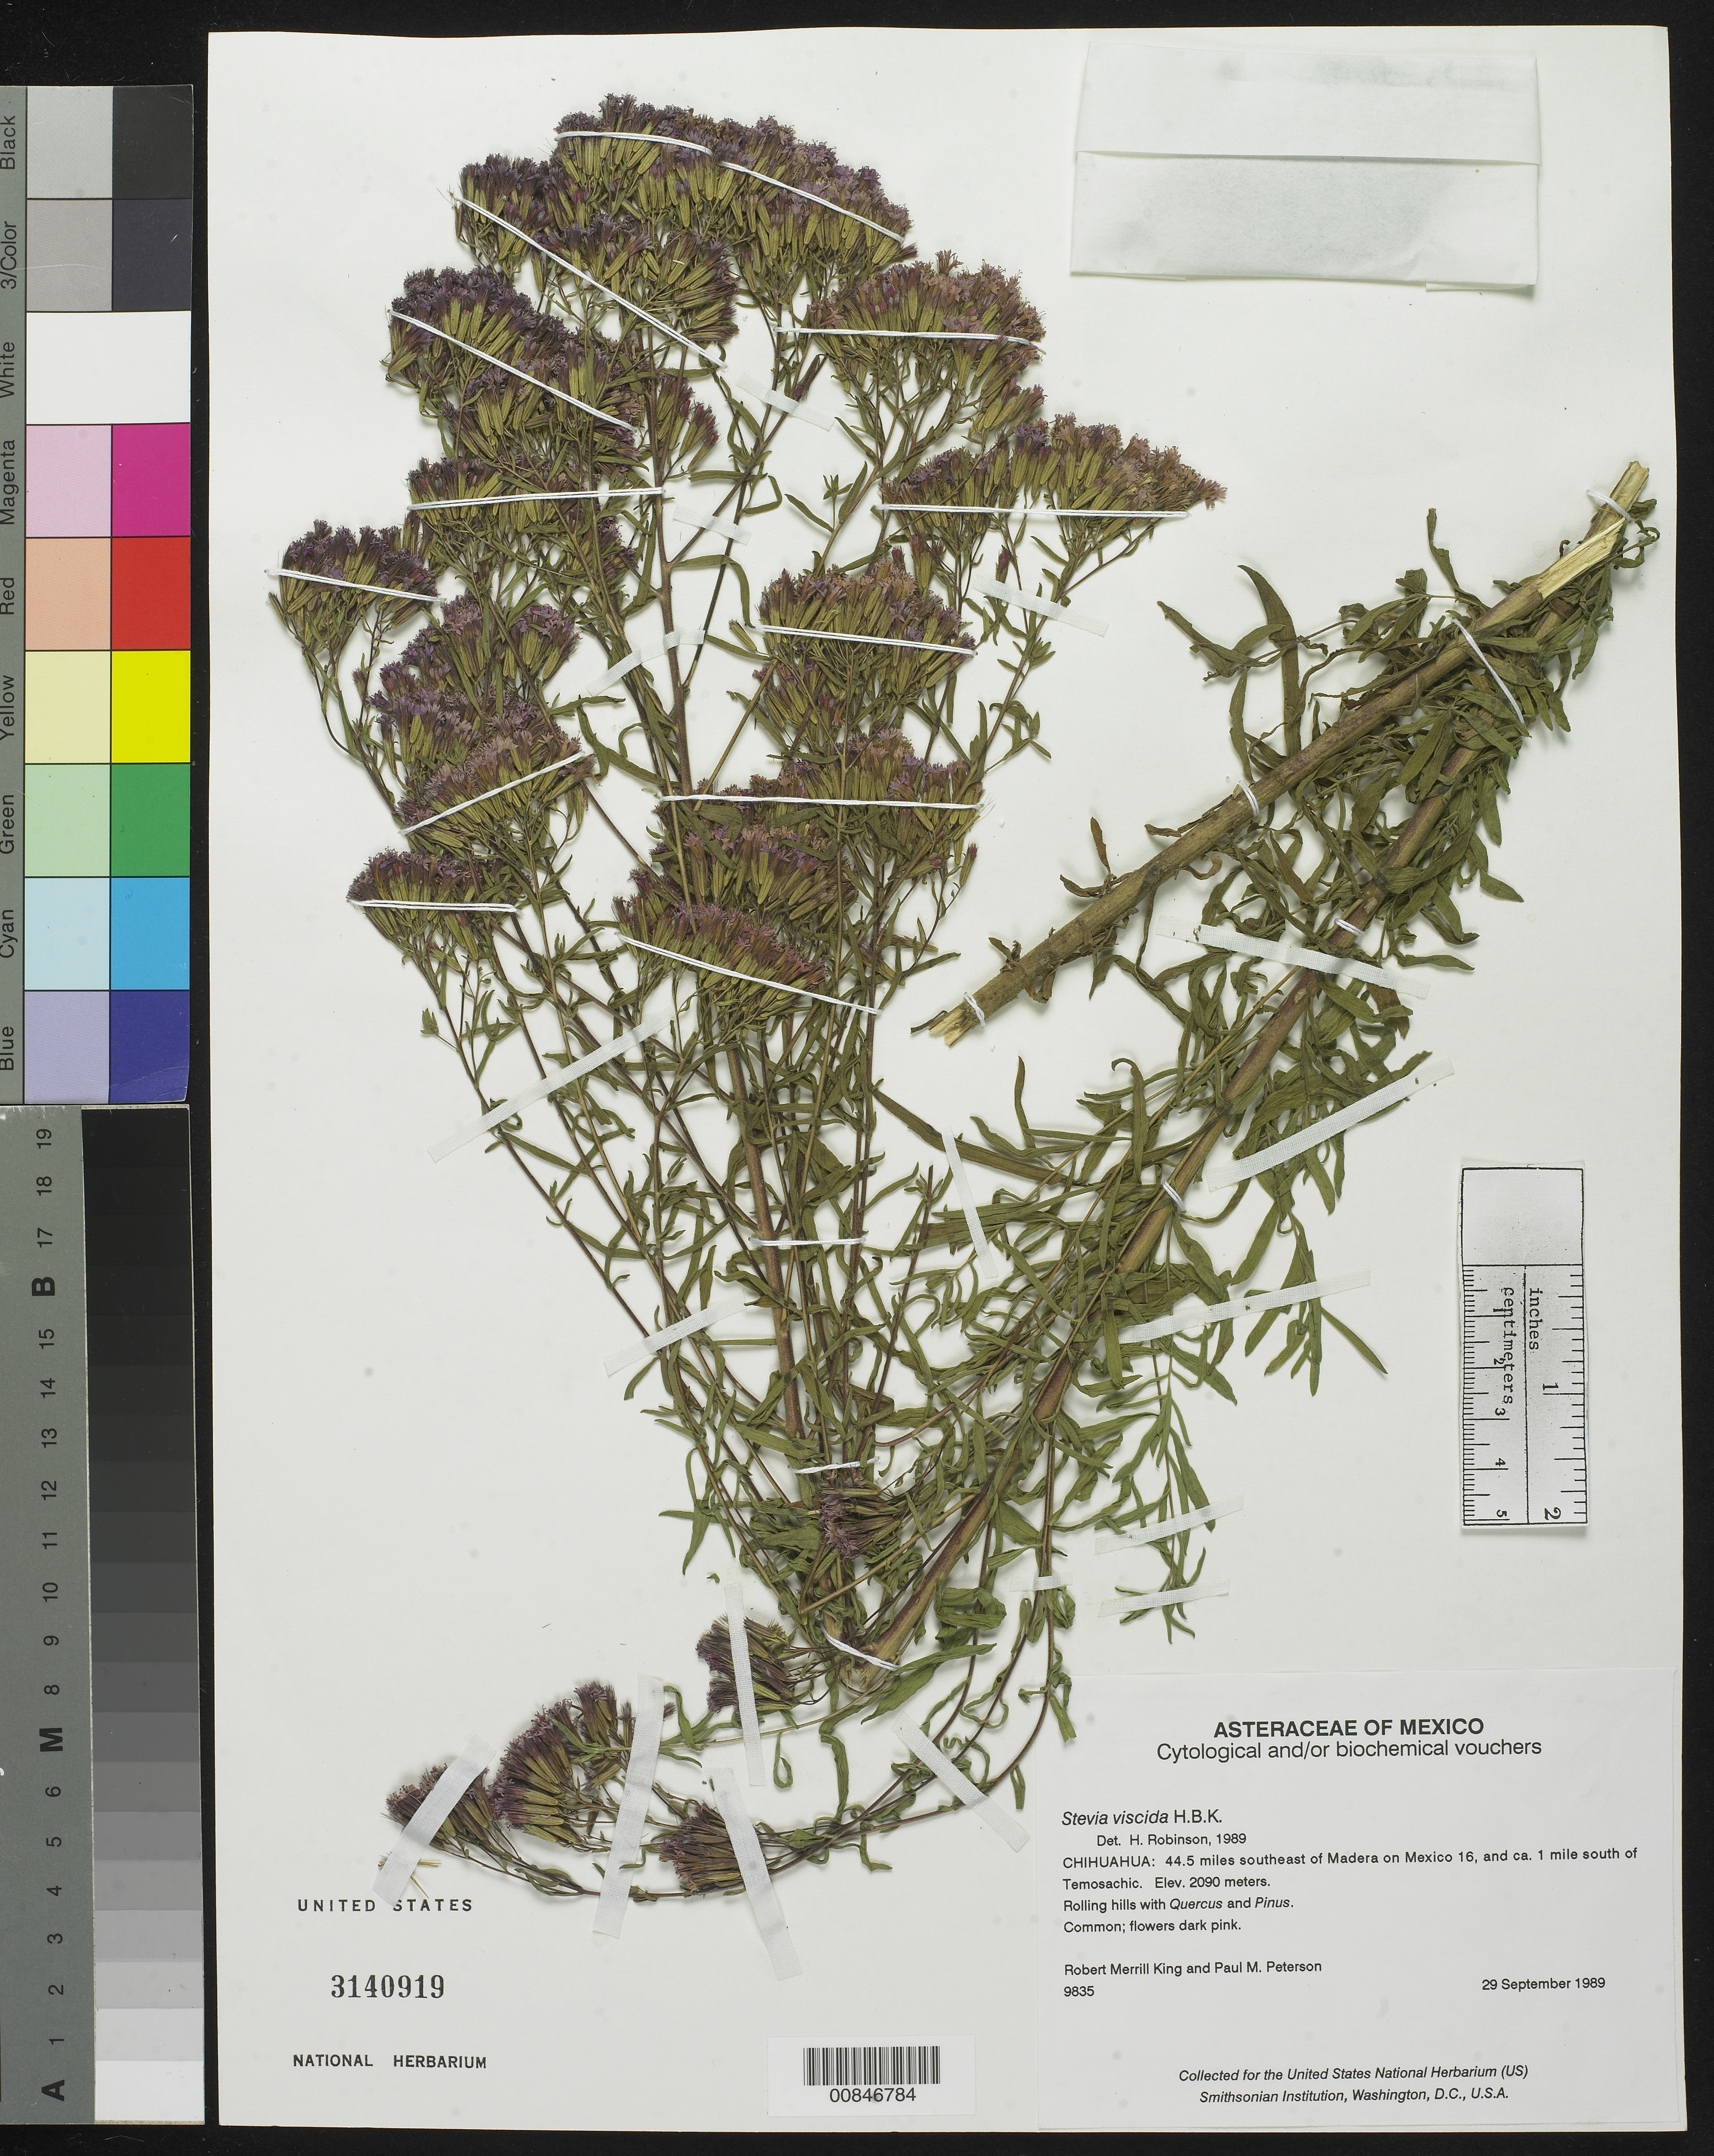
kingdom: Plantae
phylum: Tracheophyta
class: Magnoliopsida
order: Asterales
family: Asteraceae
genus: Stevia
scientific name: Stevia viscida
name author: Kunth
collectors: R. M. King & P. M. Peterson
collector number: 9835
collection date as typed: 29 Sep 1989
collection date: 1989-09-29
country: Mexico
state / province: Chihuahua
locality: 44.5 miles southeast of Madera on Mexico 16, and ca. 1 mile south of Temosachic.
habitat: Rolling hills with Quercus and Pinus.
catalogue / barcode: US 3140919